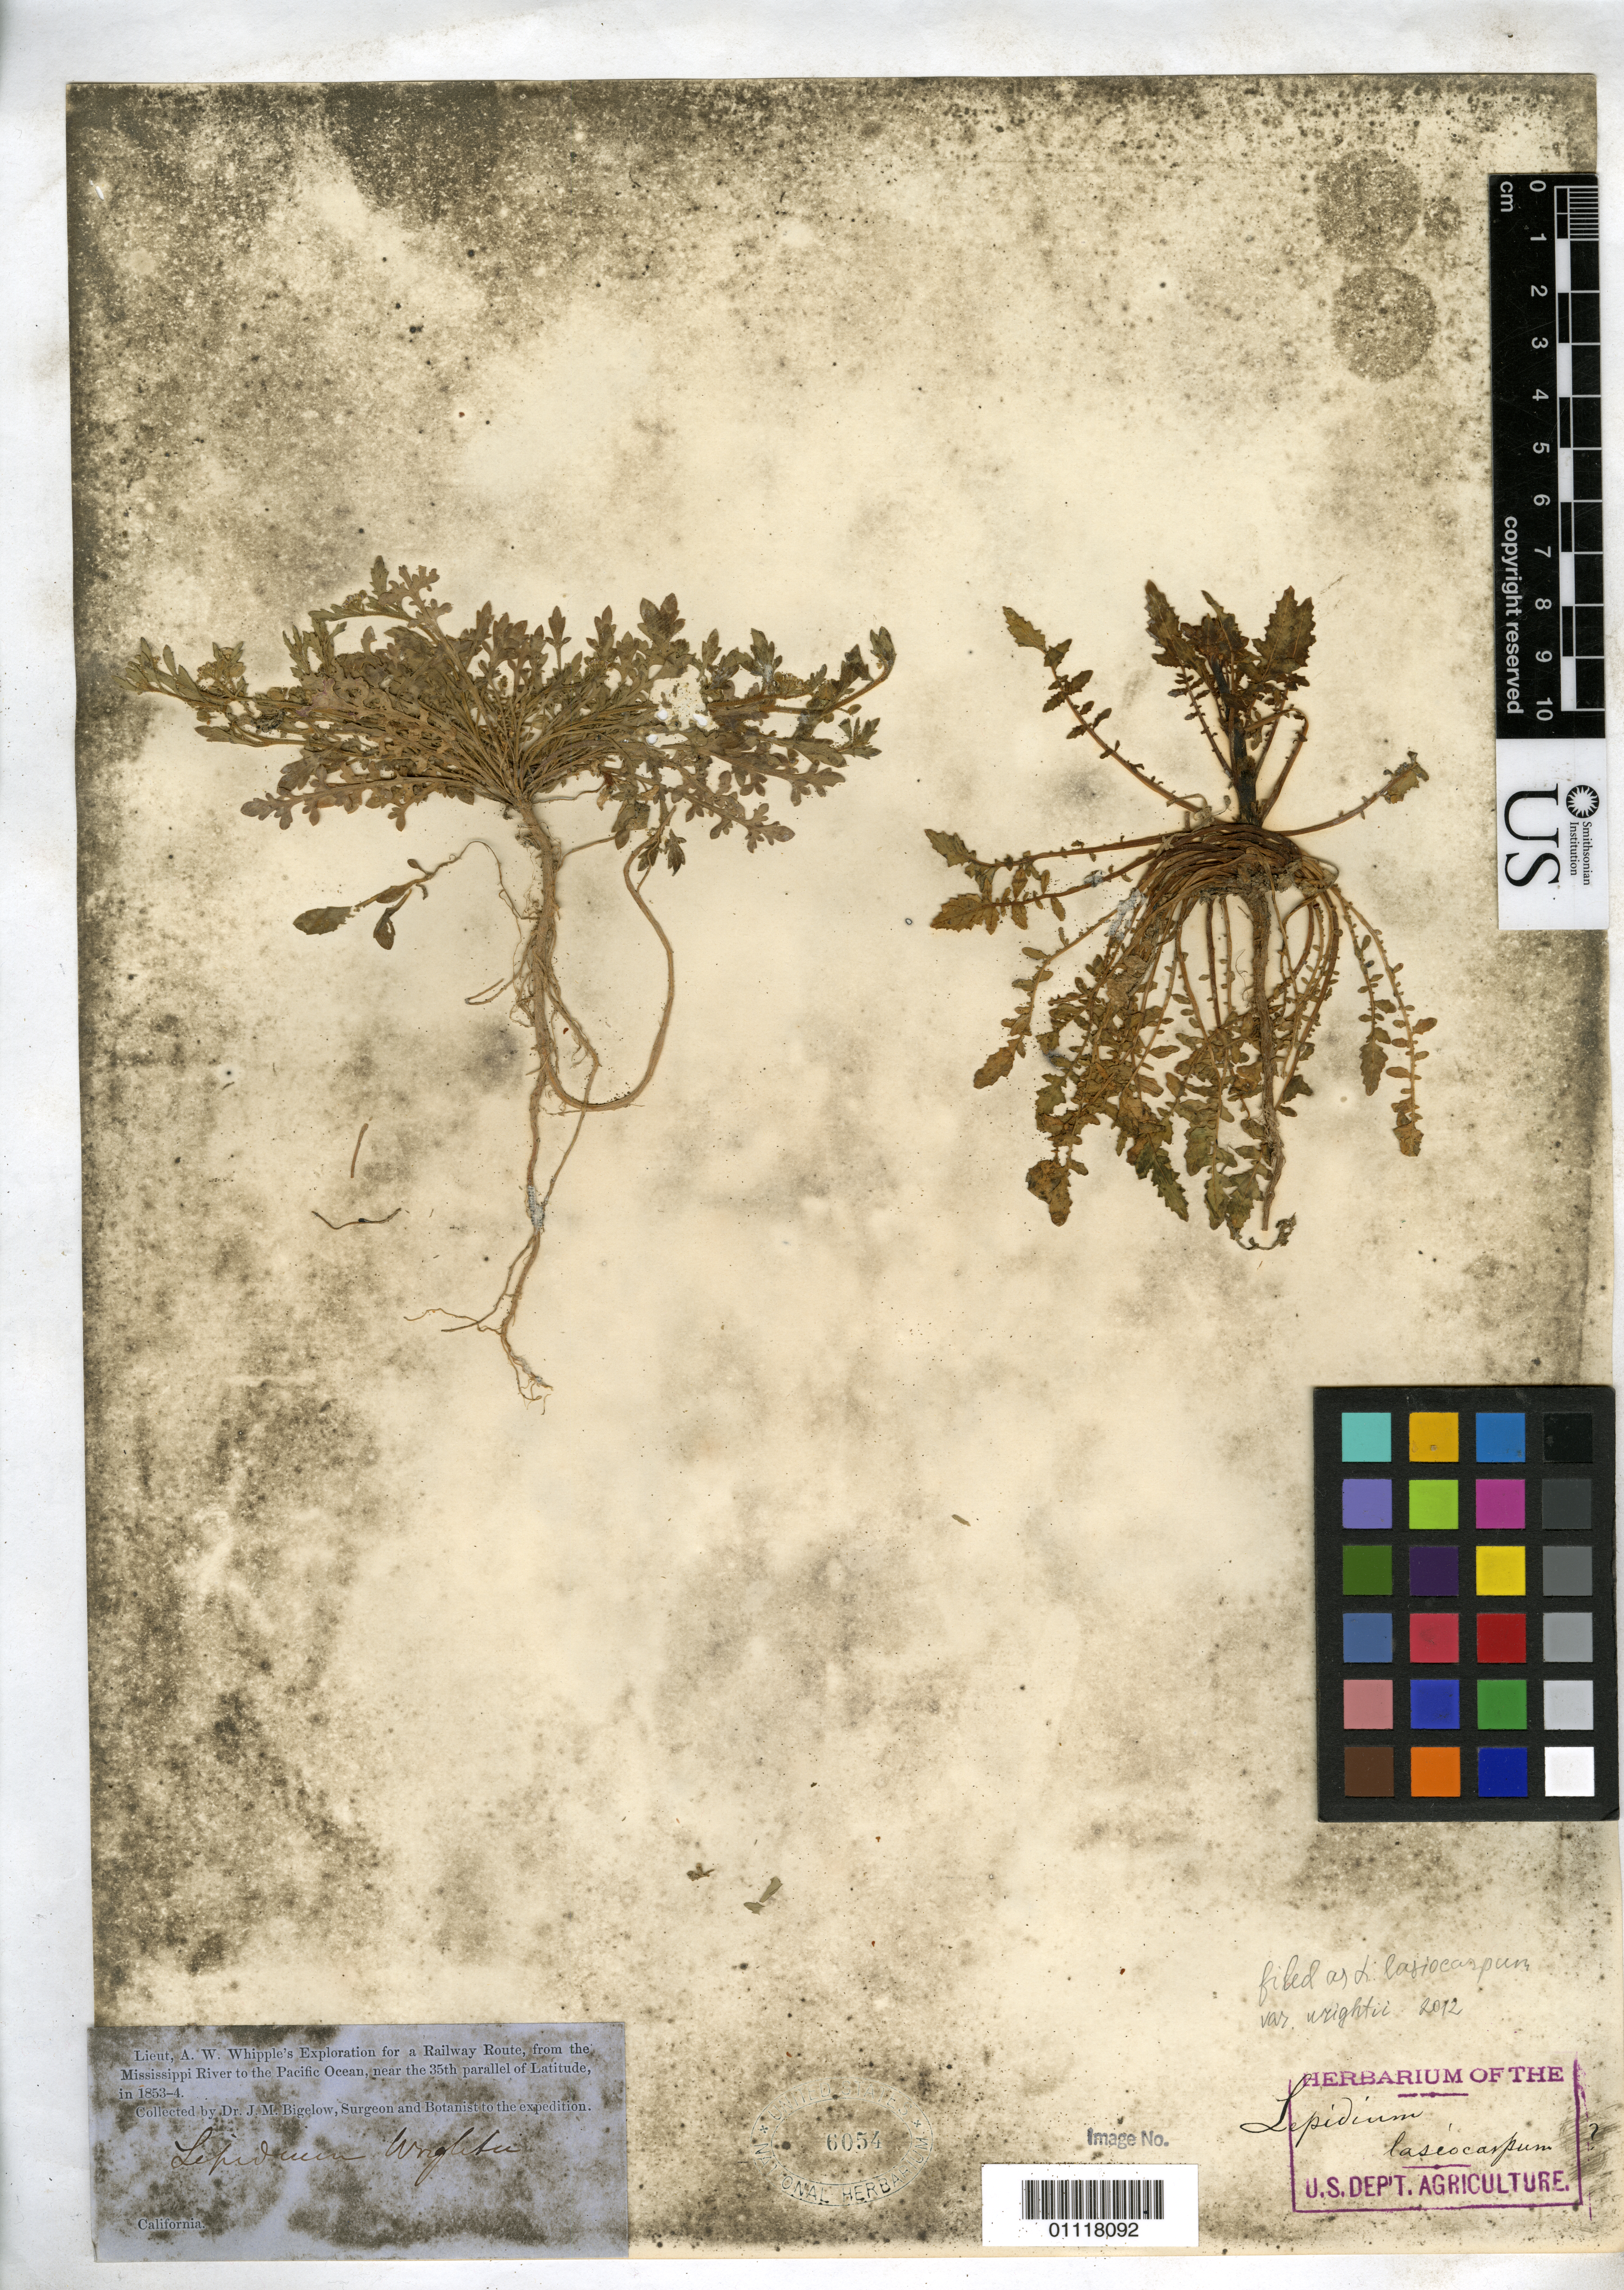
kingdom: Plantae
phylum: Tracheophyta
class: Magnoliopsida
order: Brassicales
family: Brassicaceae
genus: Lepidium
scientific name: Lepidium lasiocarpum var. wrightii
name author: (A. Gray) C.L. Hitchc.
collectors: J. M. Bigelow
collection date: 1853/1854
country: United States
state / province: California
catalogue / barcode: US 6054